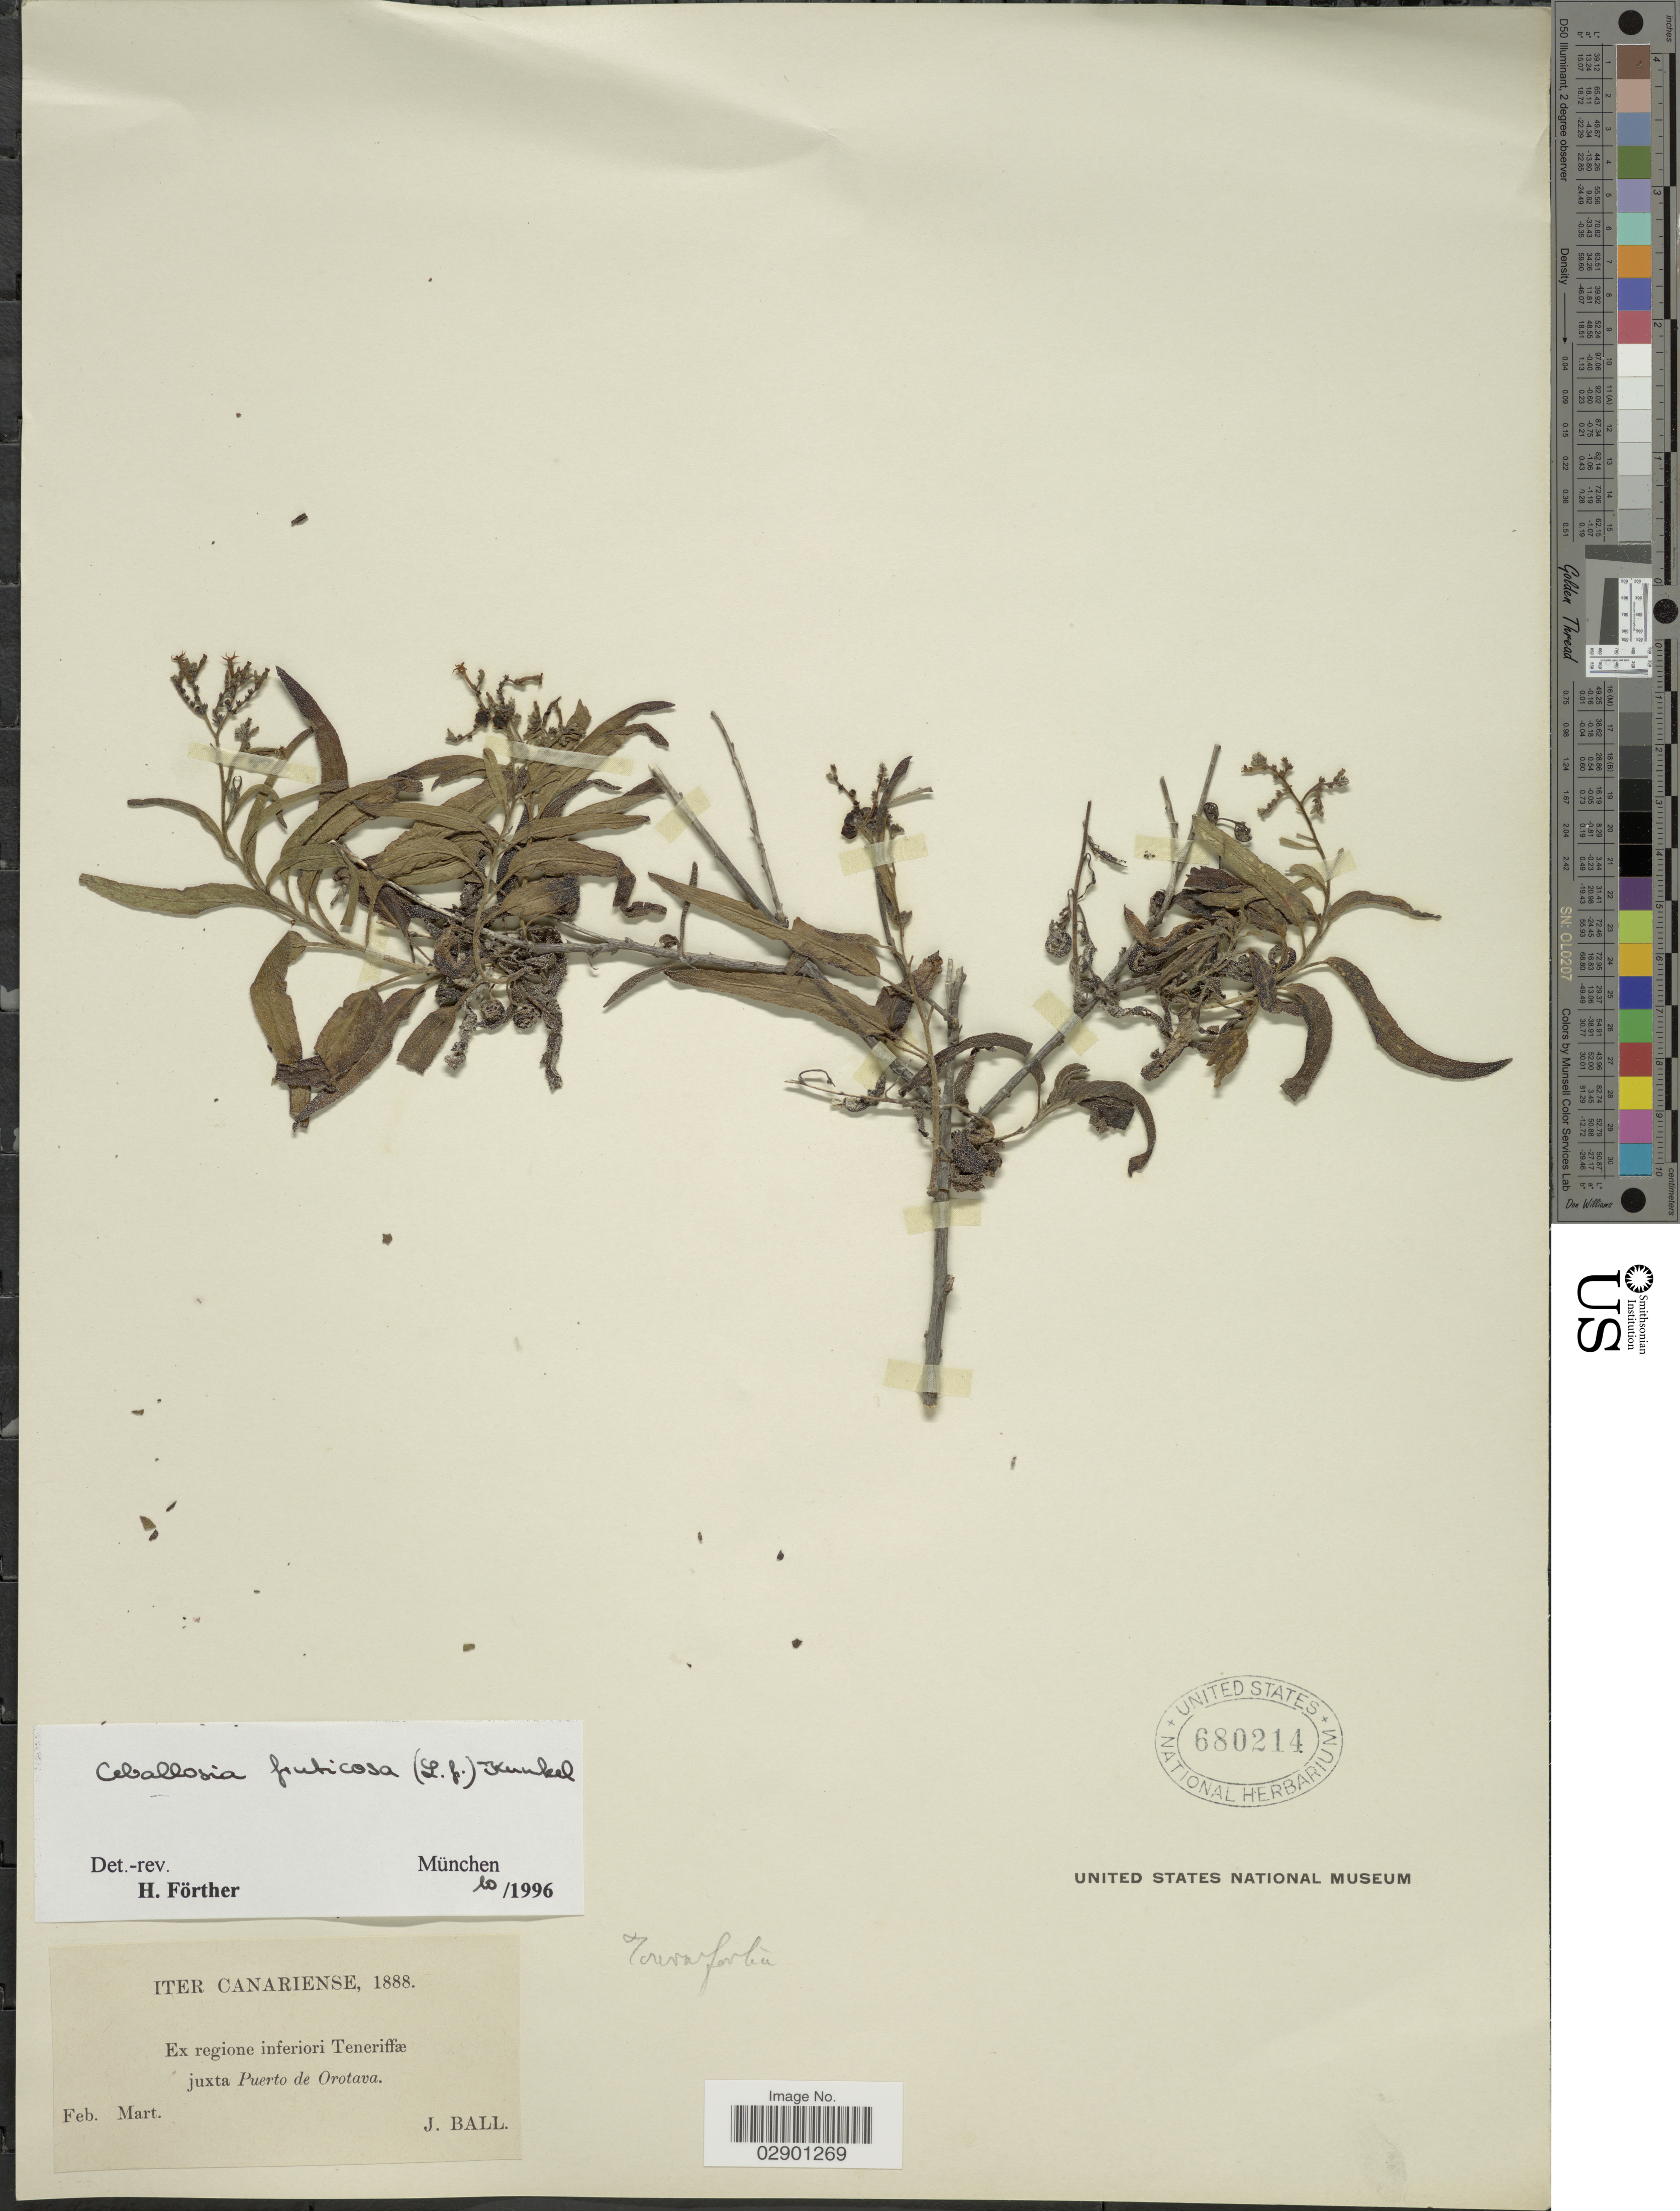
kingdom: Plantae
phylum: Tracheophyta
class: Magnoliopsida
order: Boraginales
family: Heliotropiaceae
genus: Heliotropium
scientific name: Heliotropium fruticosum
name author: L.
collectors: J. Ball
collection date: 1888-02/1888-03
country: Spain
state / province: Canarias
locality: Ex regione inferiori Teneriffæ juxta Puerto de Orotava.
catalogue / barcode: US 680214